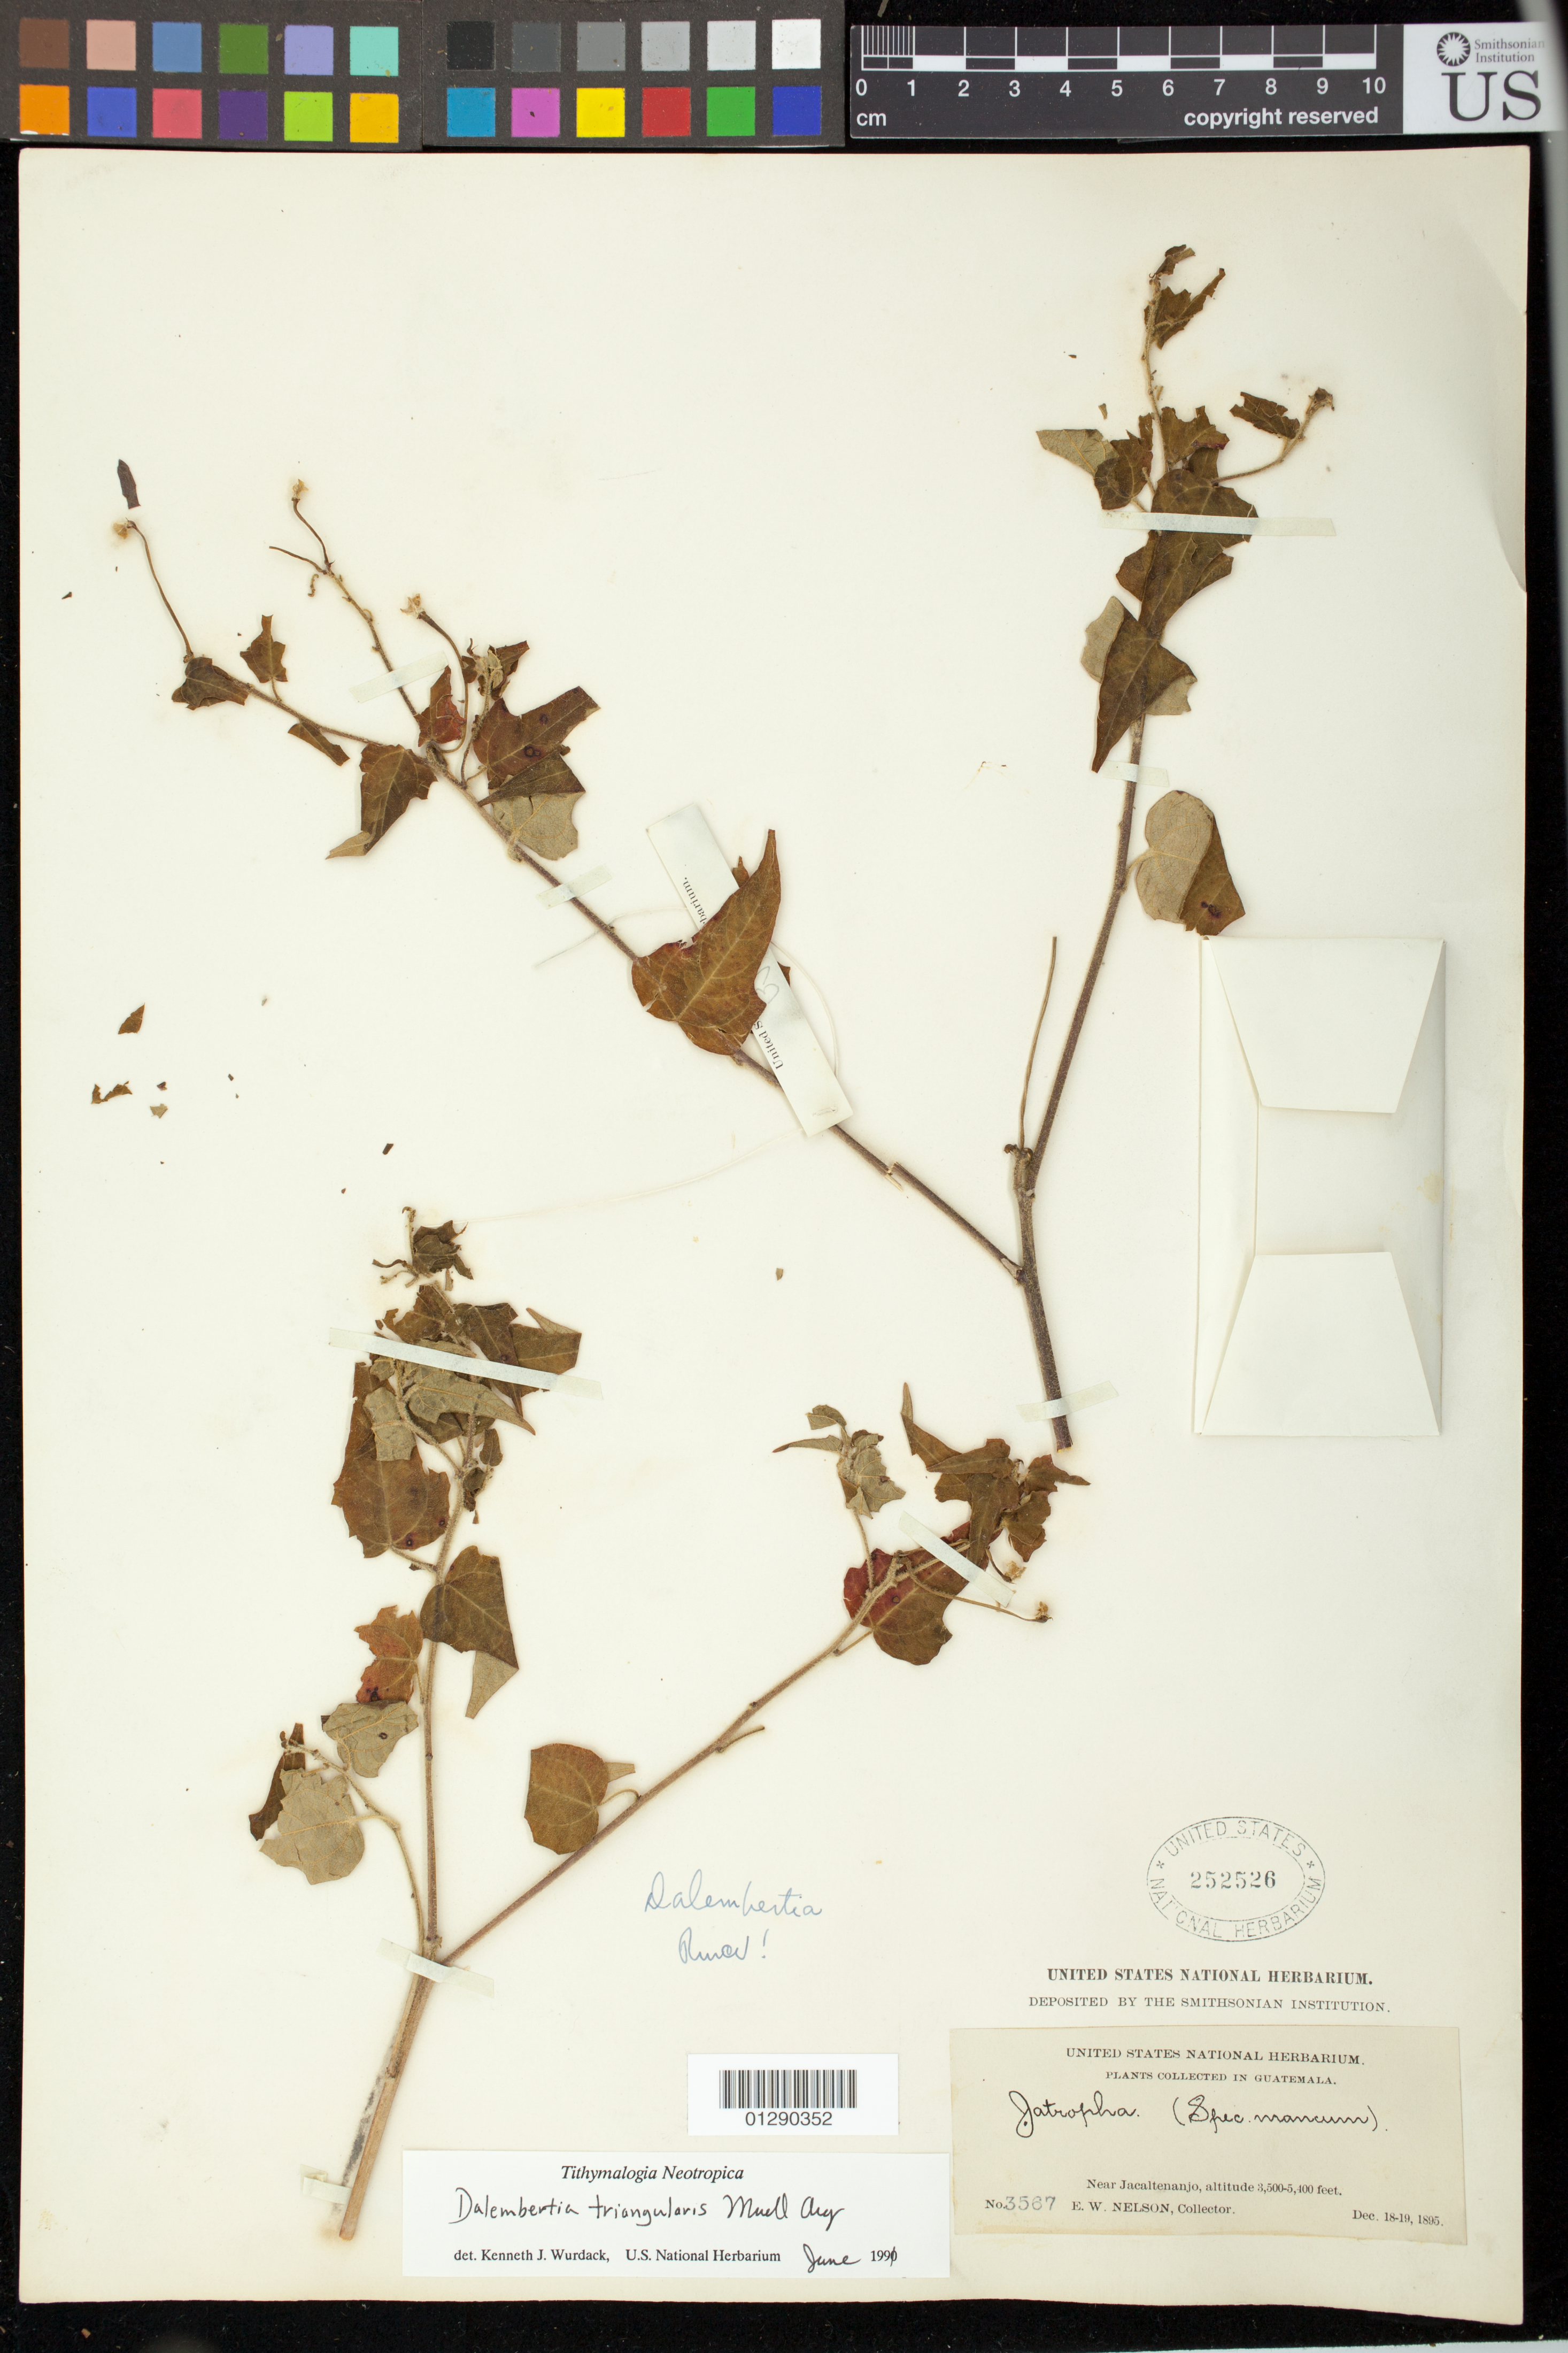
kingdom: Plantae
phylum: Tracheophyta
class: Magnoliopsida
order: Malpighiales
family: Euphorbiaceae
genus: Dalembertia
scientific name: Dalembertia triangularis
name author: Müll. Arg.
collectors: E. W. Nelson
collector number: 3567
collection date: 1895-12-18/1895-12-19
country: Guatemala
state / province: Huehuetenango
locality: Near Jacaltenenjo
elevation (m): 1067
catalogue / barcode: US 252526